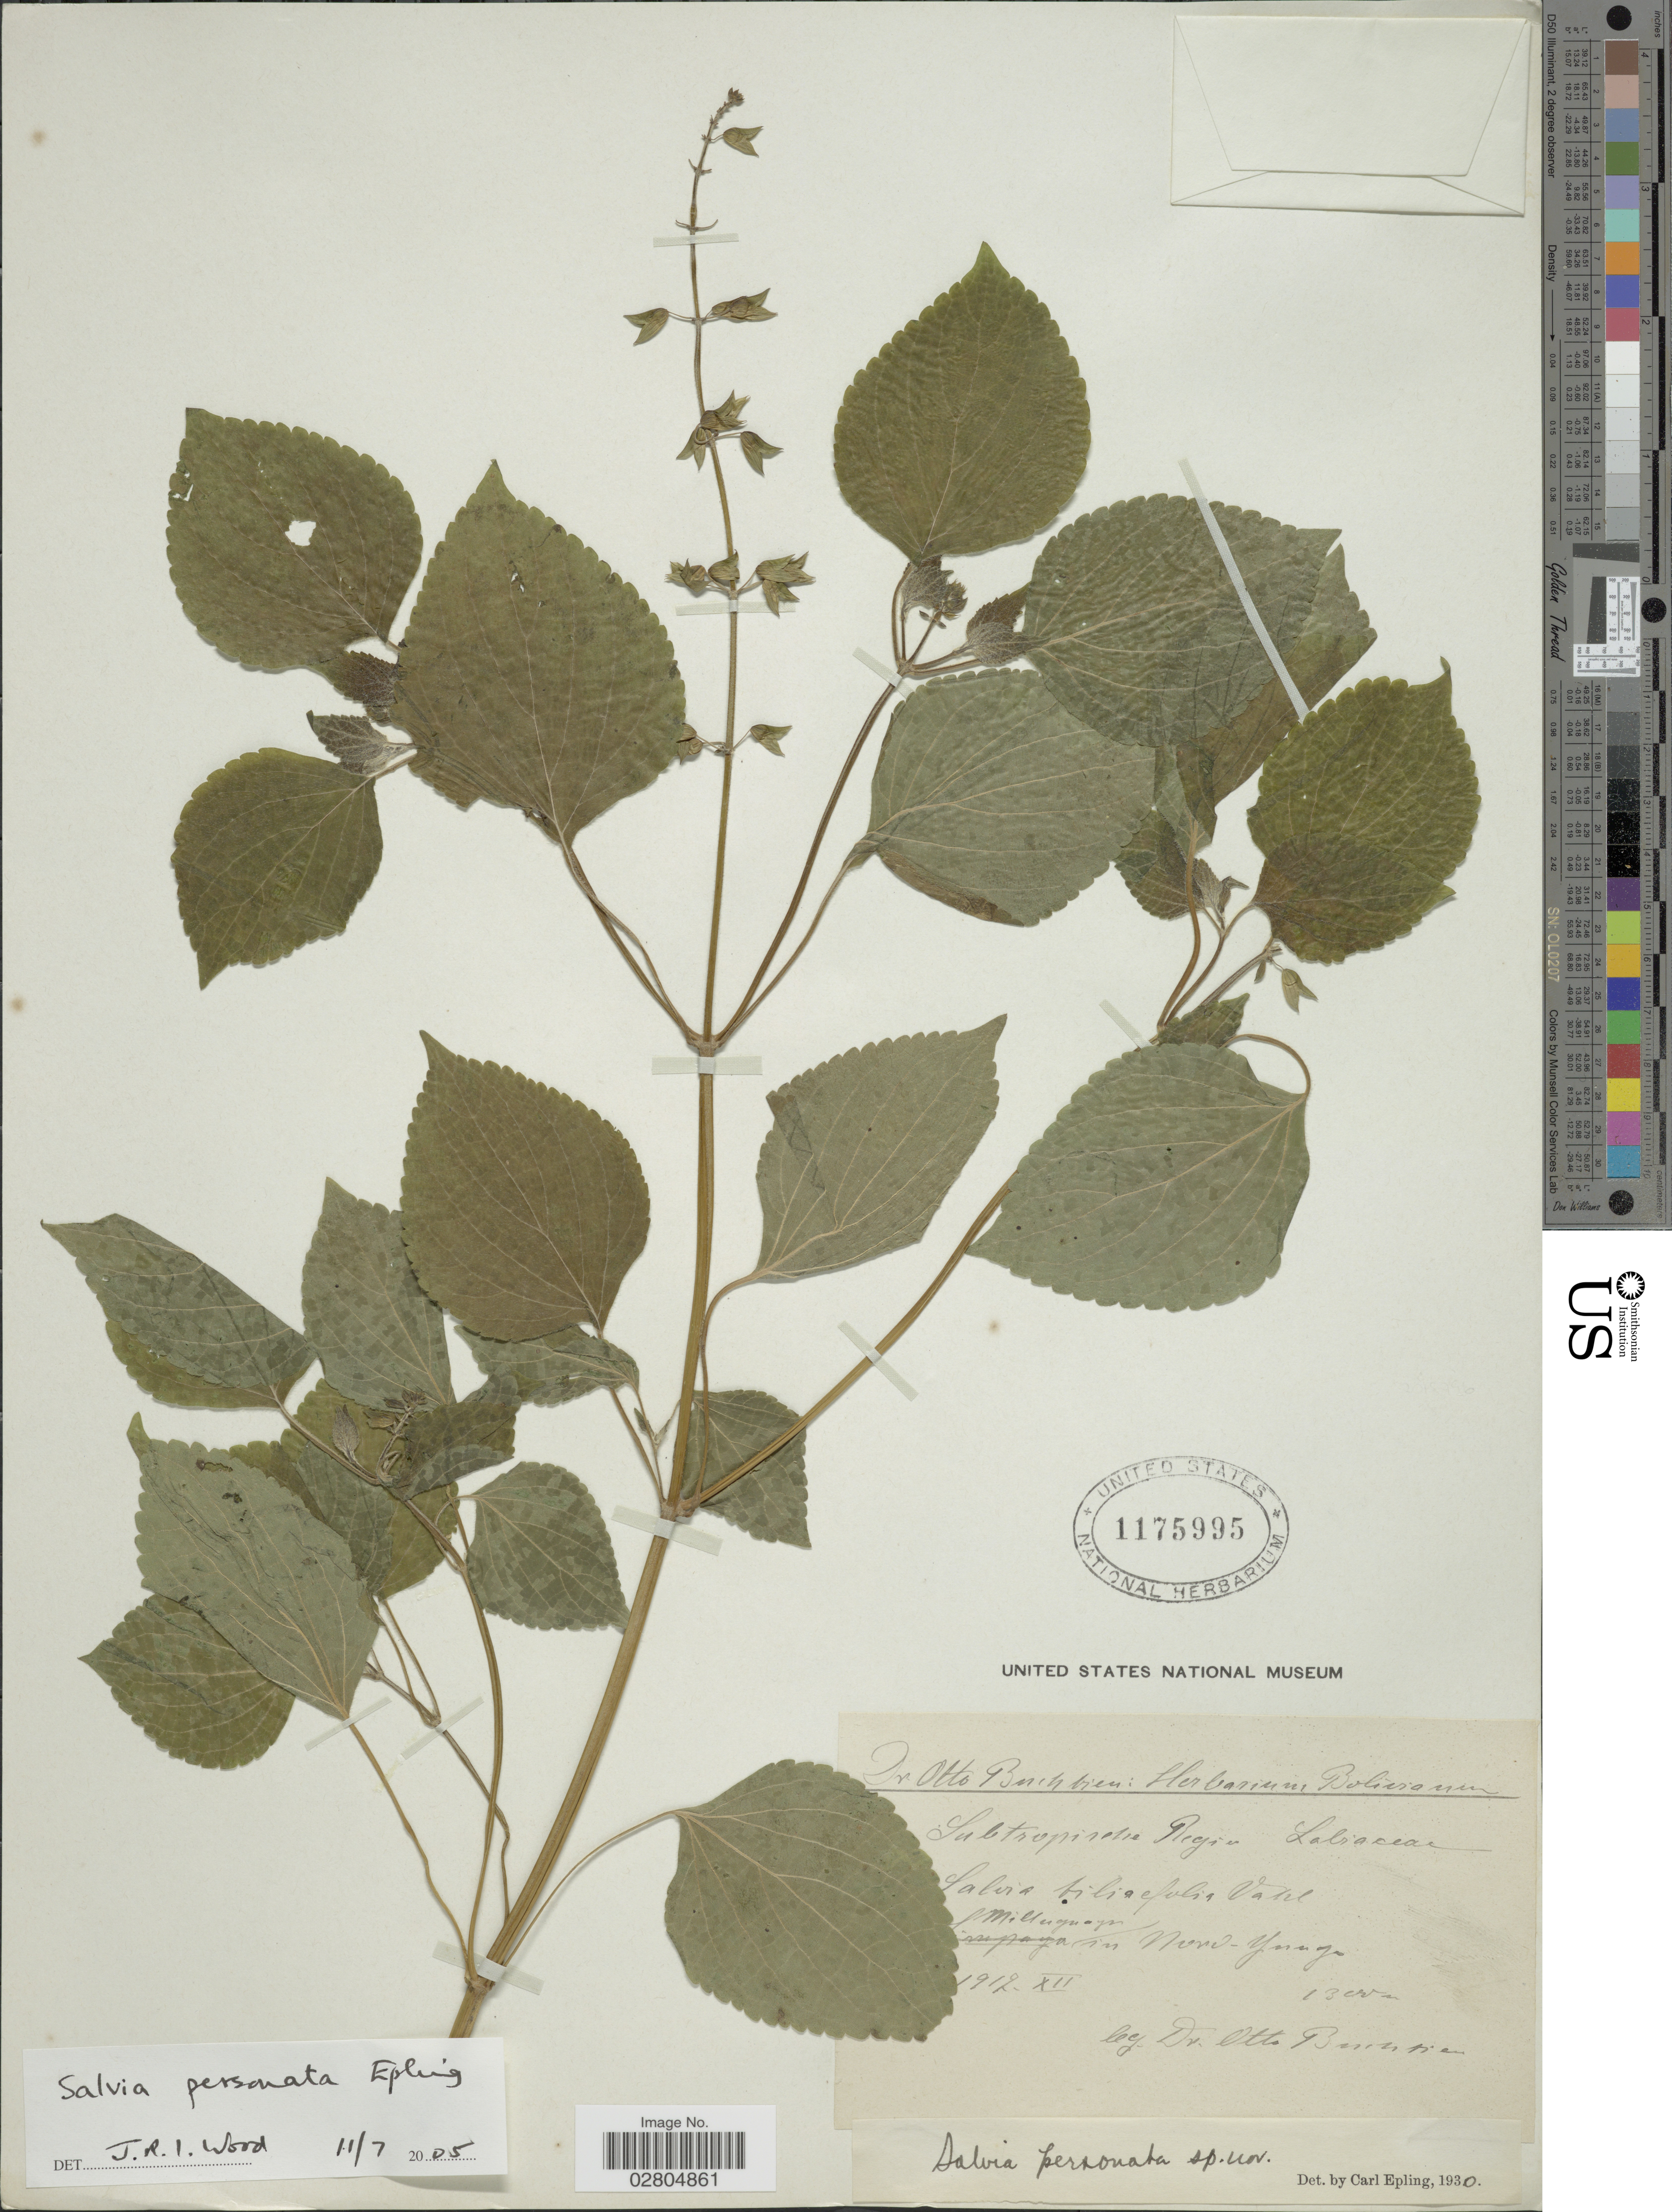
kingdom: Plantae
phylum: Tracheophyta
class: Magnoliopsida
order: Lamiales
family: Lamiaceae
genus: Salvia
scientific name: Salvia personata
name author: Epling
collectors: O. Buchtien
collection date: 1912-12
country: Bolivia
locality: Subtropische Regio. [illegible text] Milluguaya in Nord-Yungas.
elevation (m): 1300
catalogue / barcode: US 1175995